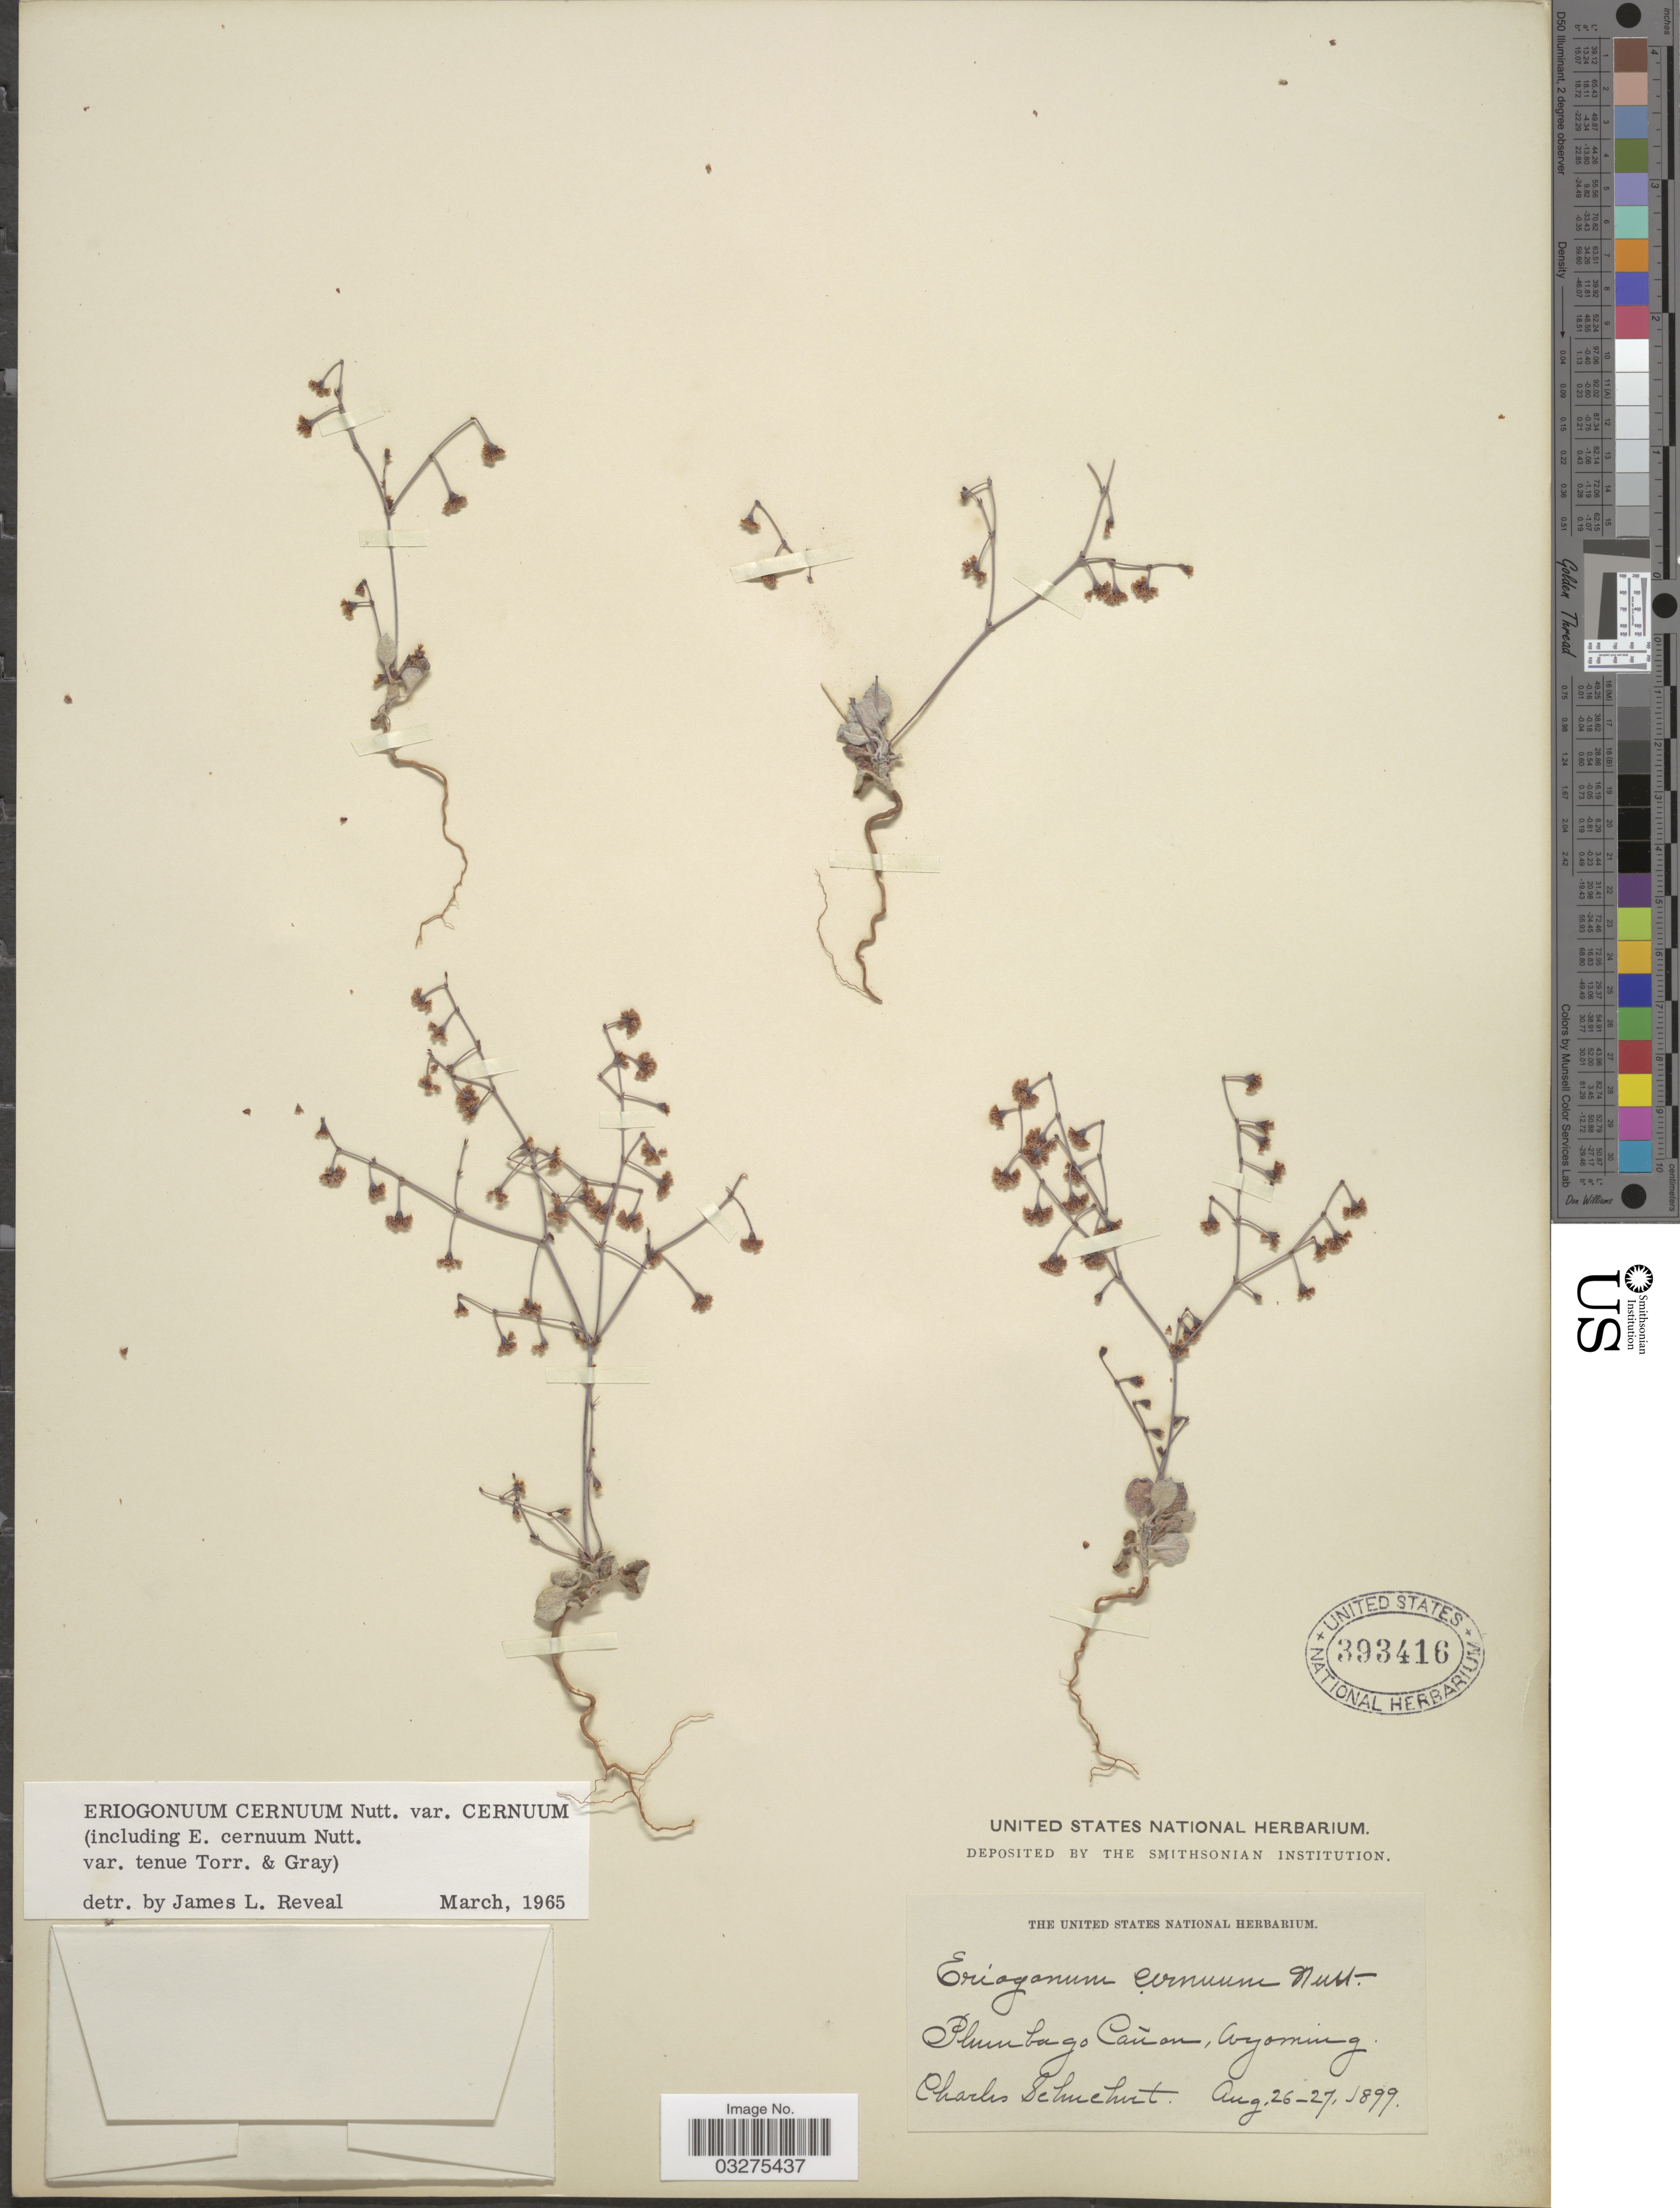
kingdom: Plantae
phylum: Tracheophyta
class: Magnoliopsida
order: Caryophyllales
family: Polygonaceae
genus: Eriogonum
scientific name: Eriogonum cernuum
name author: Nutt.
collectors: C. Schuchert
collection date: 1899-08-26/1899-08-27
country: United States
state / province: Wyoming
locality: Plumbago Cañon.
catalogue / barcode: US 393416